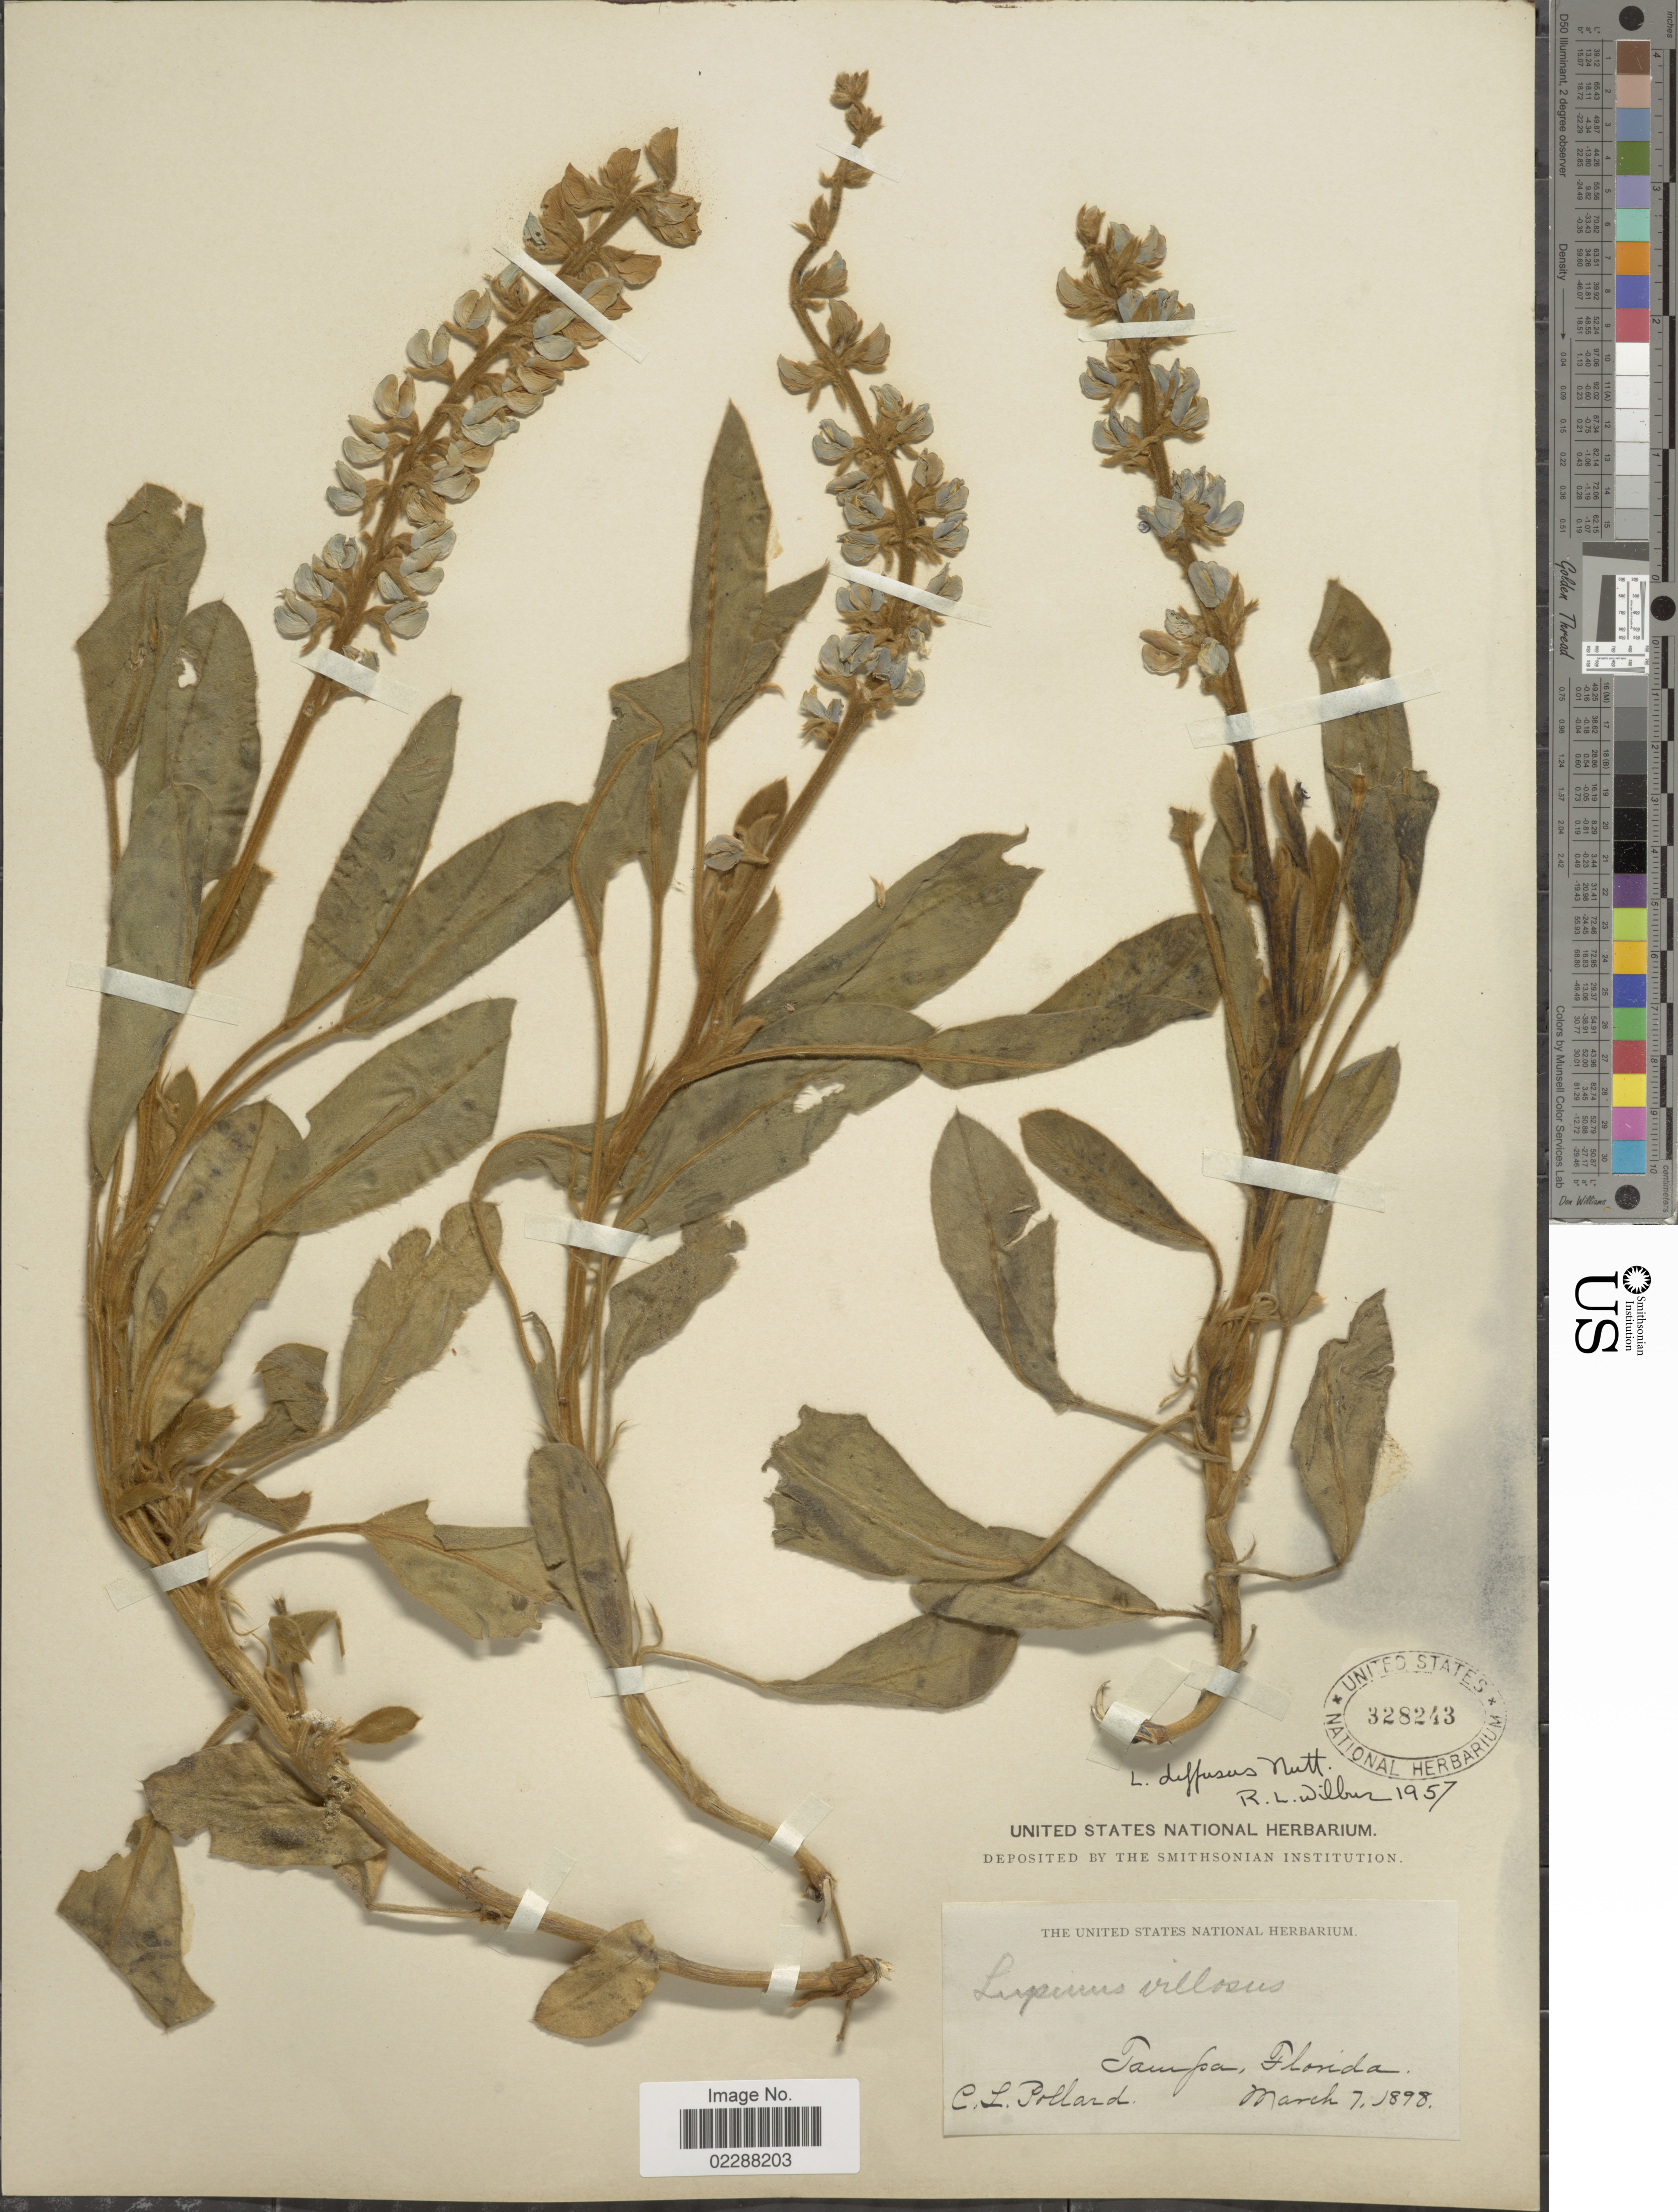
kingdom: Plantae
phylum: Tracheophyta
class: Magnoliopsida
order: Fabales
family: Fabaceae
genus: Lupinus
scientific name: Lupinus villosus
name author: Willd.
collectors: C. L. Pollard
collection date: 1898-03-07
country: United States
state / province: Florida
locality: Tampa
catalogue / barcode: US 328243